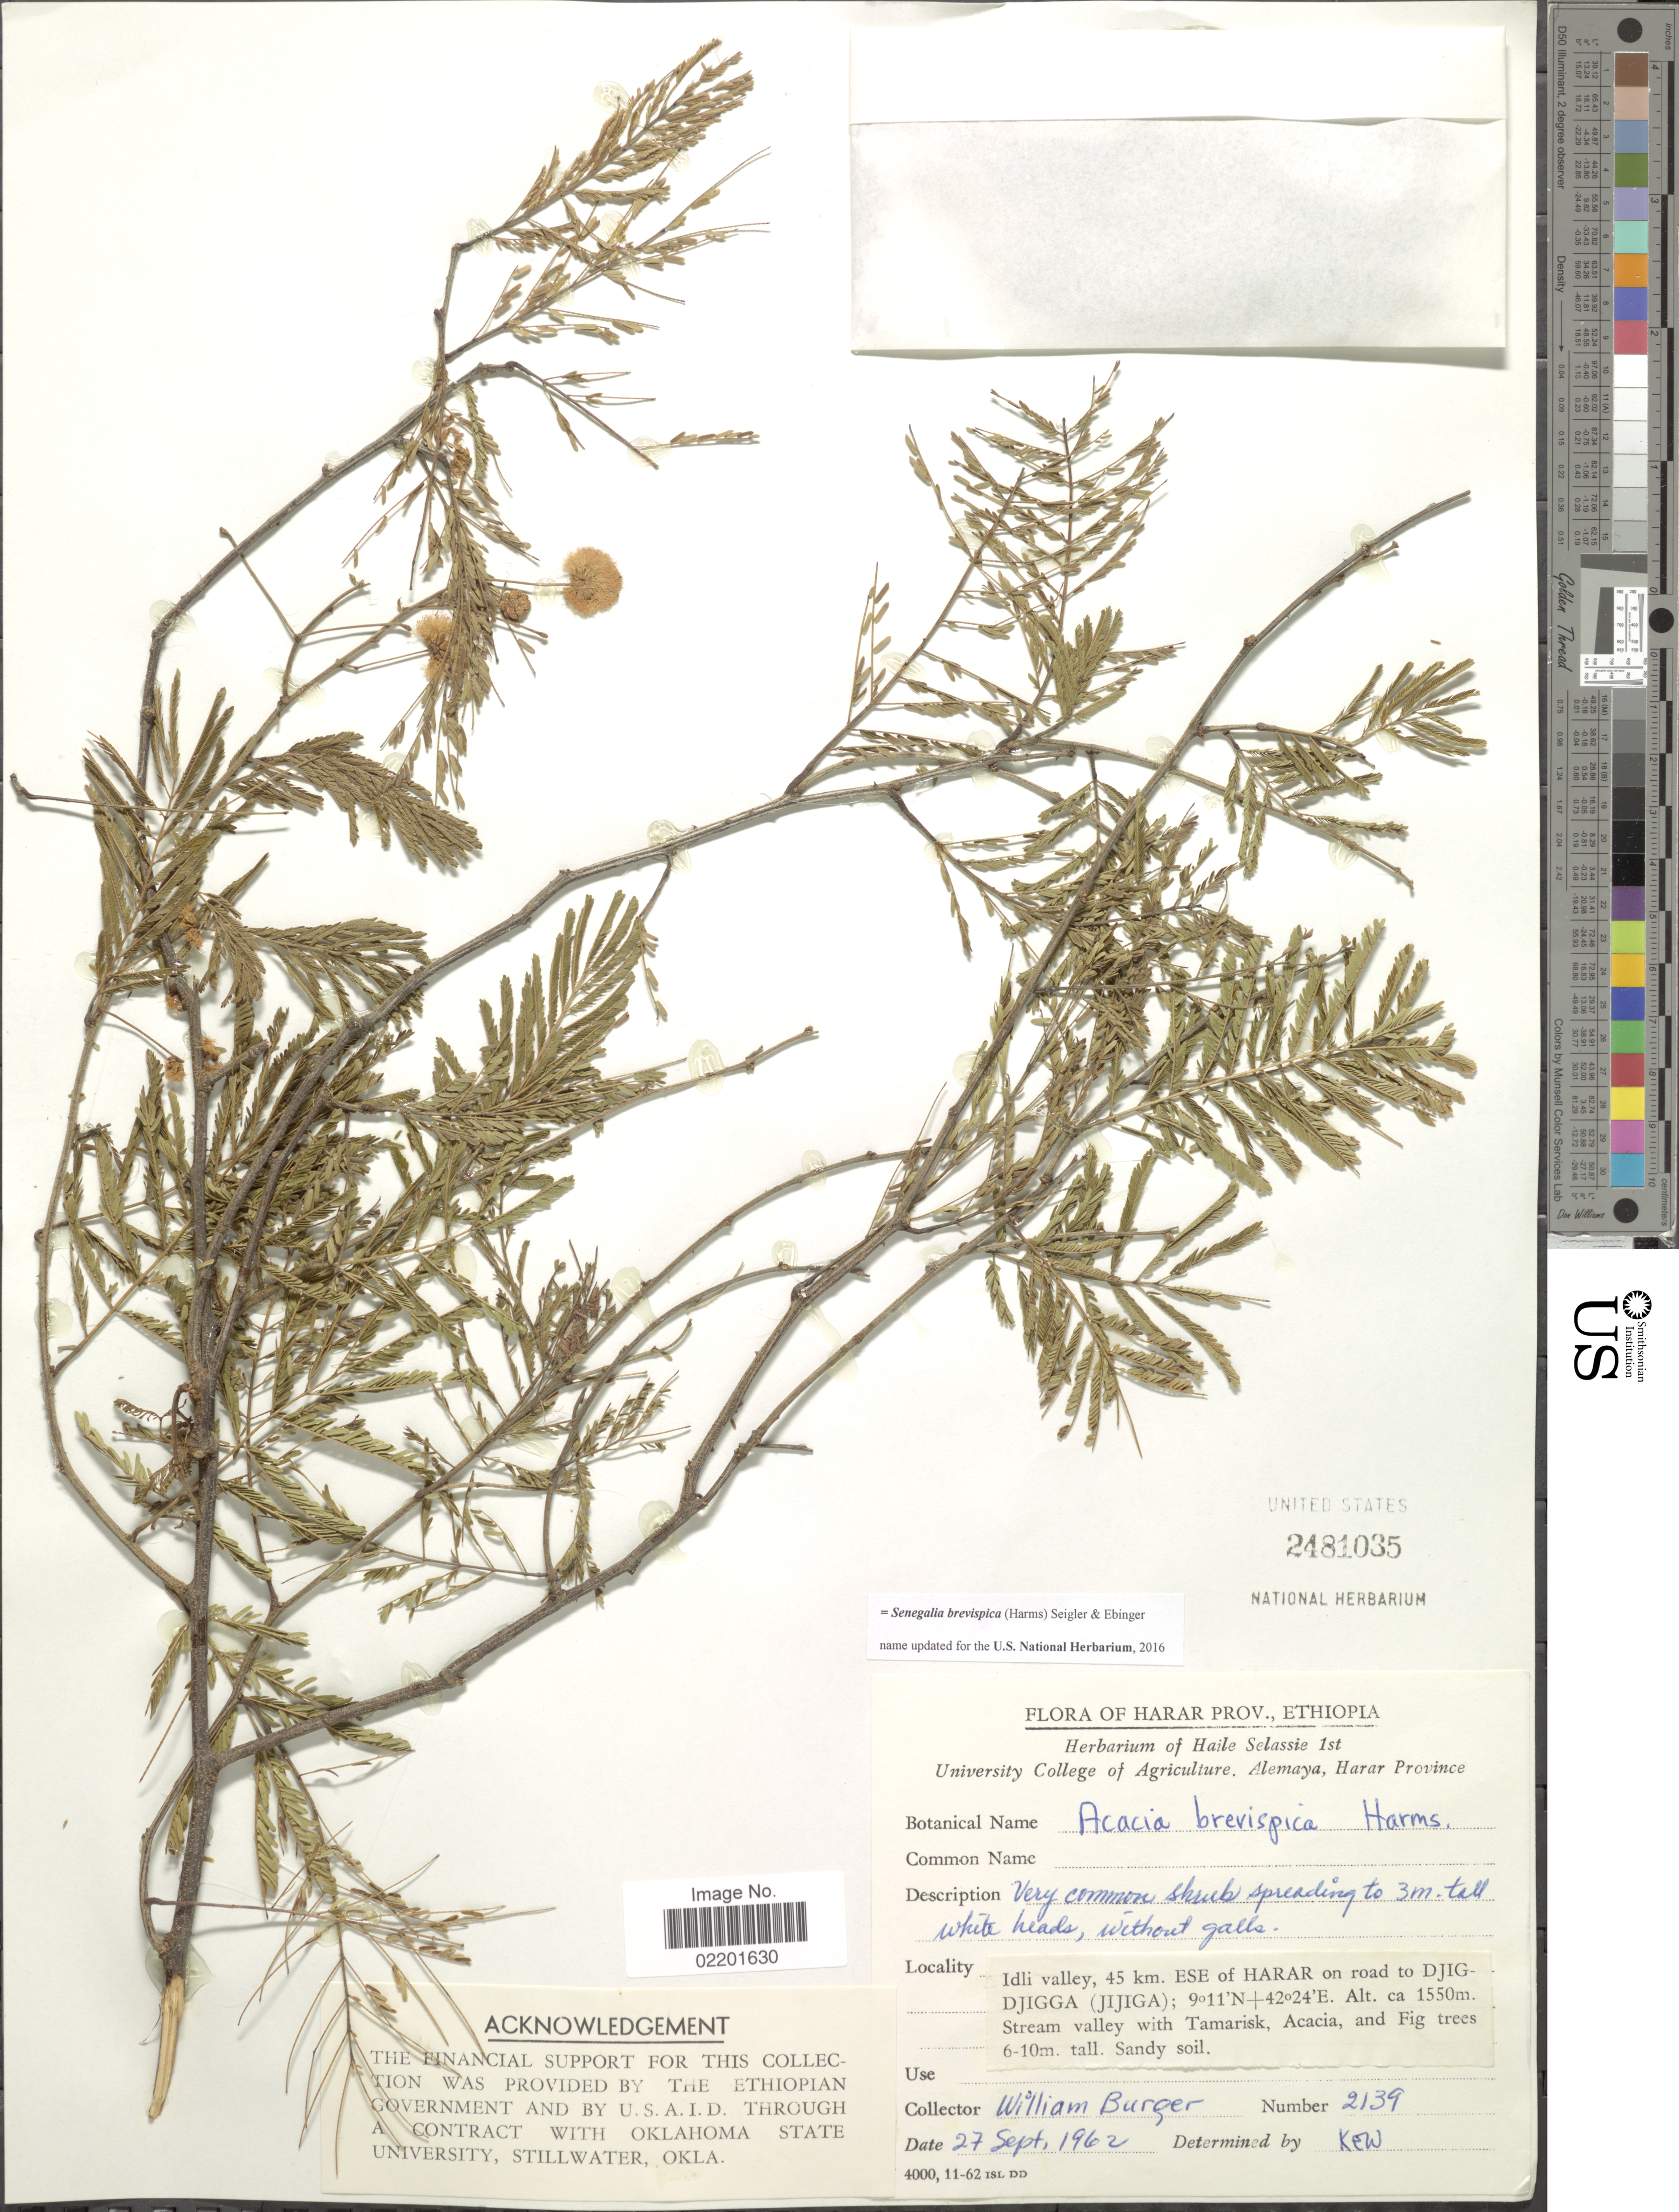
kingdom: Plantae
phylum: Tracheophyta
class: Magnoliopsida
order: Fabales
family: Fabaceae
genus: Senegalia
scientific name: Senegalia brevispica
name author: (Harms) Seigler & Ebinger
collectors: W. Burger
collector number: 2139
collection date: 1962-09-27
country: Ethiopia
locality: Harar Prov., Ethiopia, Idli valley, 45 km. ESE of Harar on road to Djig-Djigga (Jijiga).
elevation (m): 1550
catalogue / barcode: US 2481035